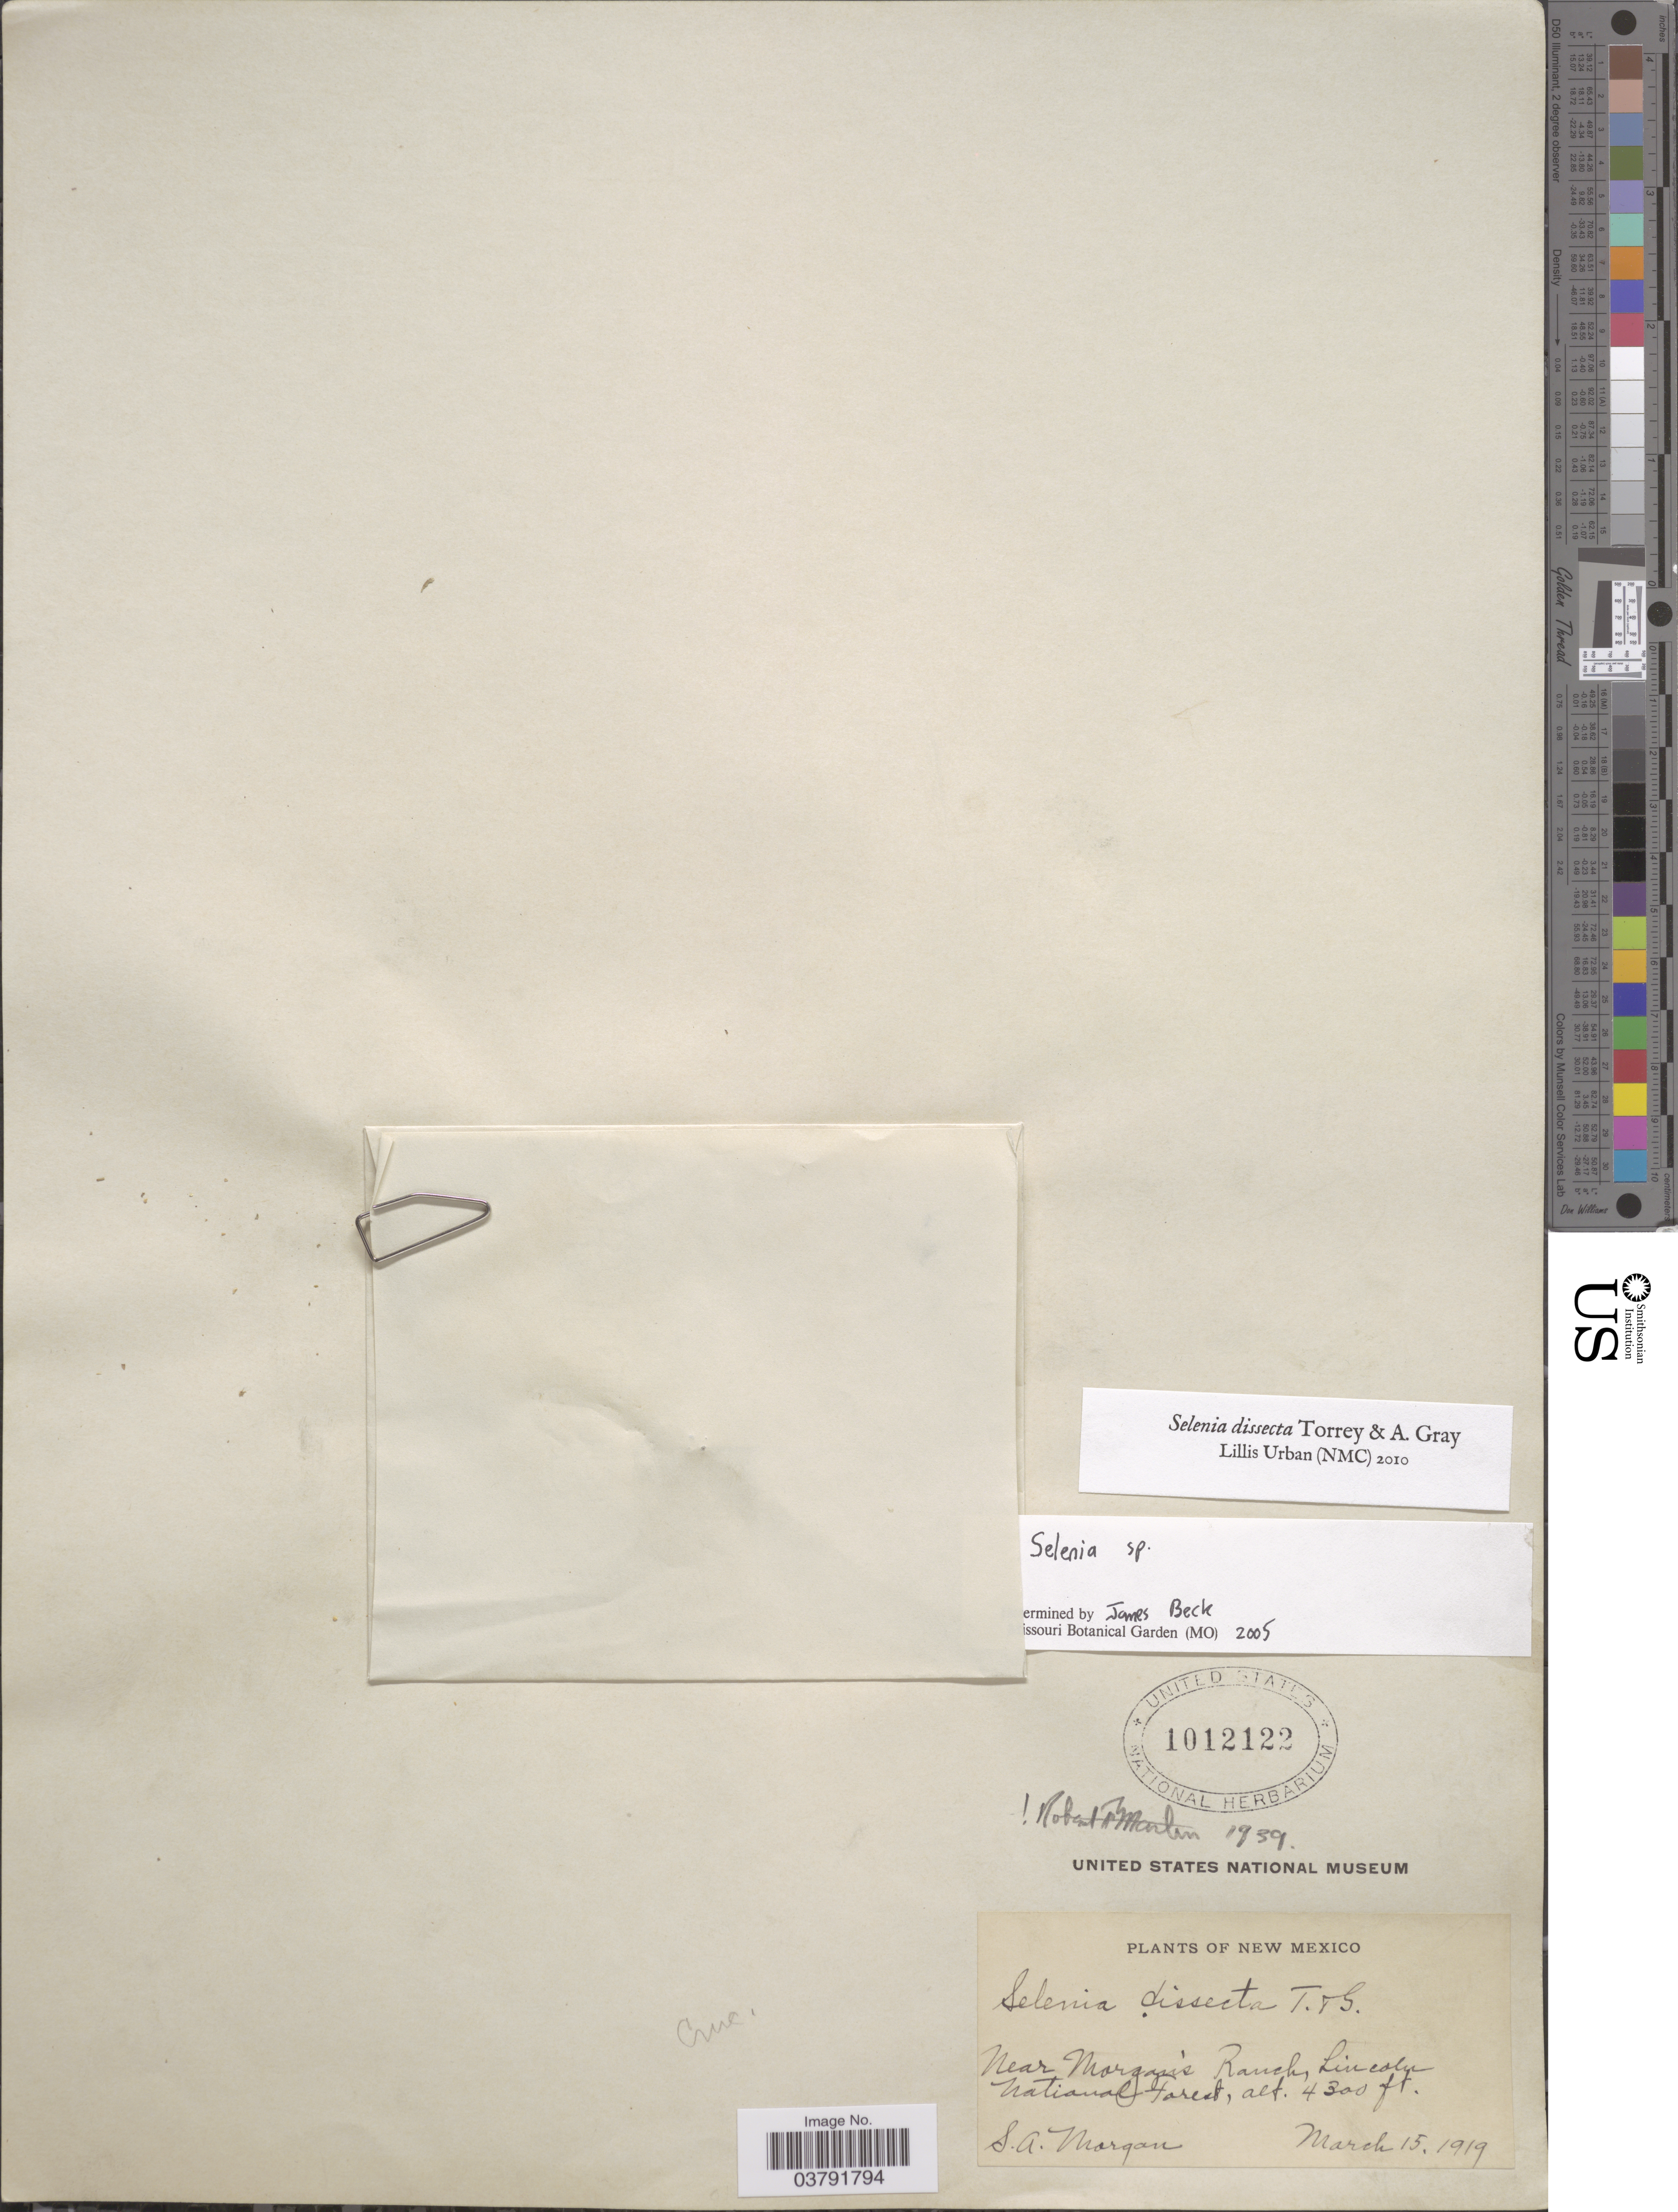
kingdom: Plantae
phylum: Tracheophyta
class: Magnoliopsida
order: Brassicales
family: Brassicaceae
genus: Selenia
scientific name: Selenia dissecta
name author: Torr. & A. Gray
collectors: S. Morgan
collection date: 1919-03-15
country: United States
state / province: New Mexico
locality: Near Morgan's Ranch, Lincoln National Forest.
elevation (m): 1311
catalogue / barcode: US 1012122